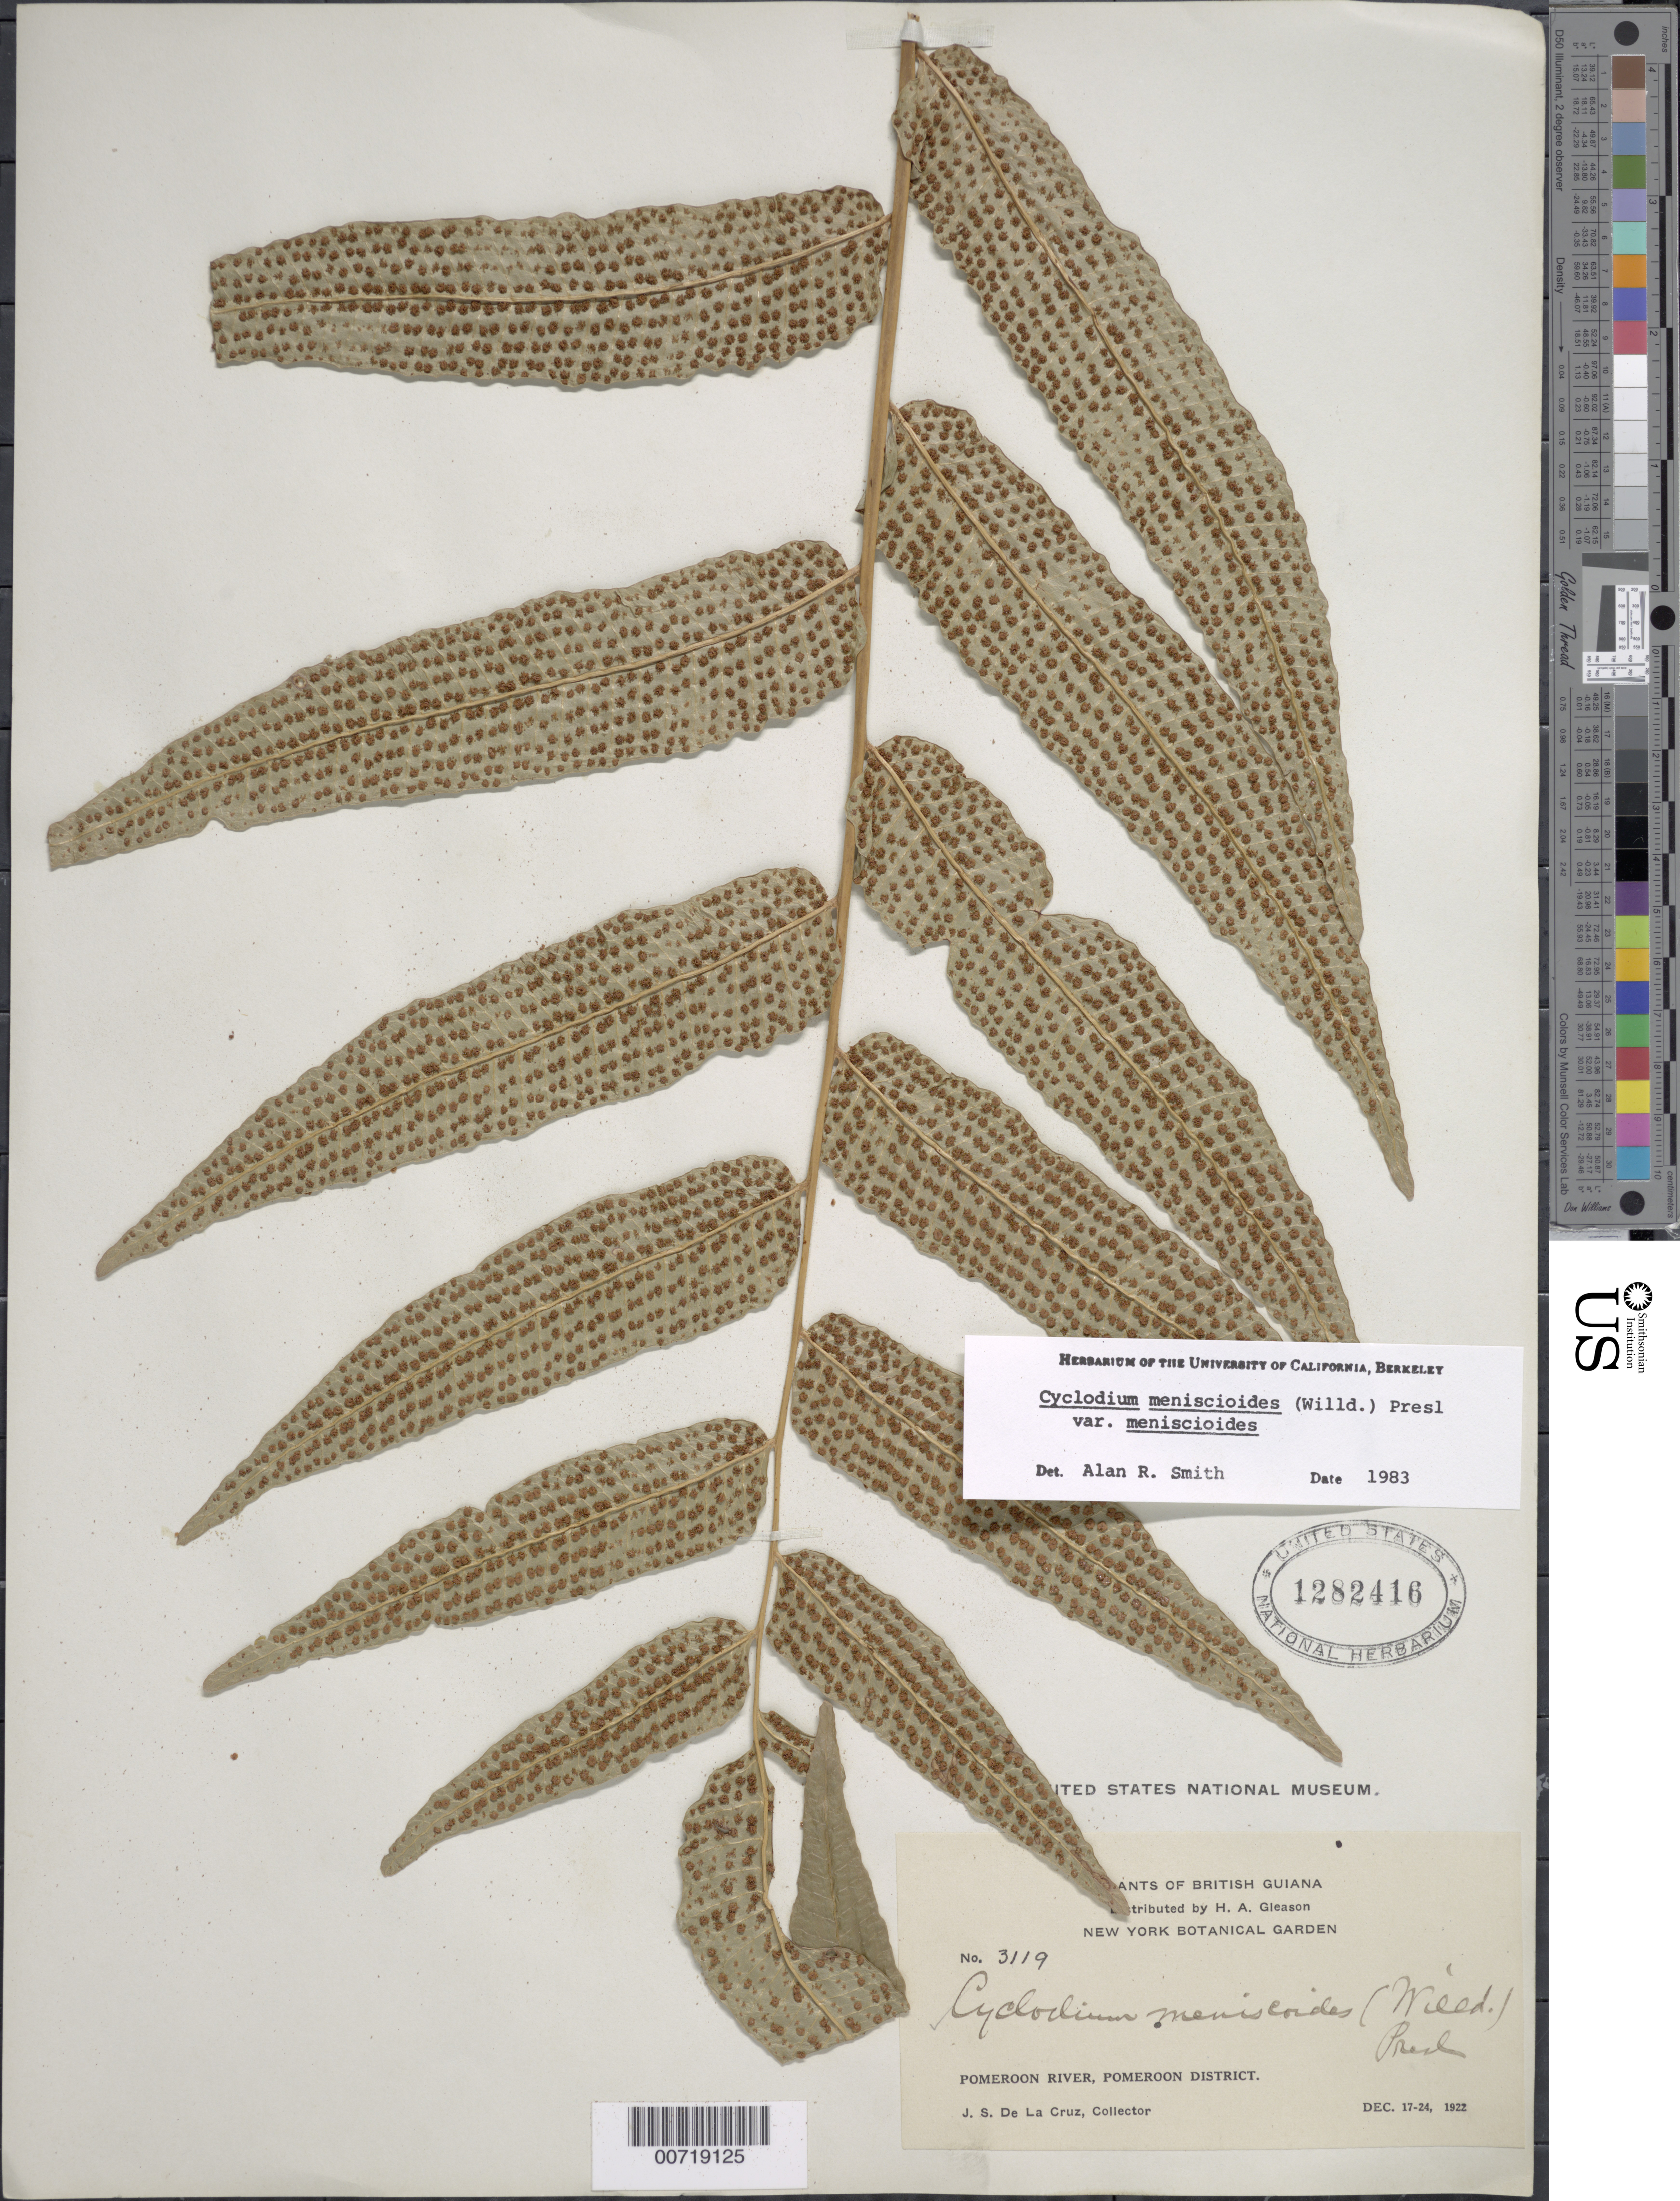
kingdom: Plantae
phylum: Tracheophyta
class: Polypodiopsida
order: Polypodiales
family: Dryopteridaceae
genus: Cyclodium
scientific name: Cyclodium meniscioides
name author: (Willd.) C. Presl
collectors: J. S. de la Cruz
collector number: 3119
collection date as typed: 17-Dec-22 to 24-Dec-22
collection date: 1922-12-17/1922-12-24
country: Guyana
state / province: Pomeroon-Supenaam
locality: Pomeroon R.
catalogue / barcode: US 1282416